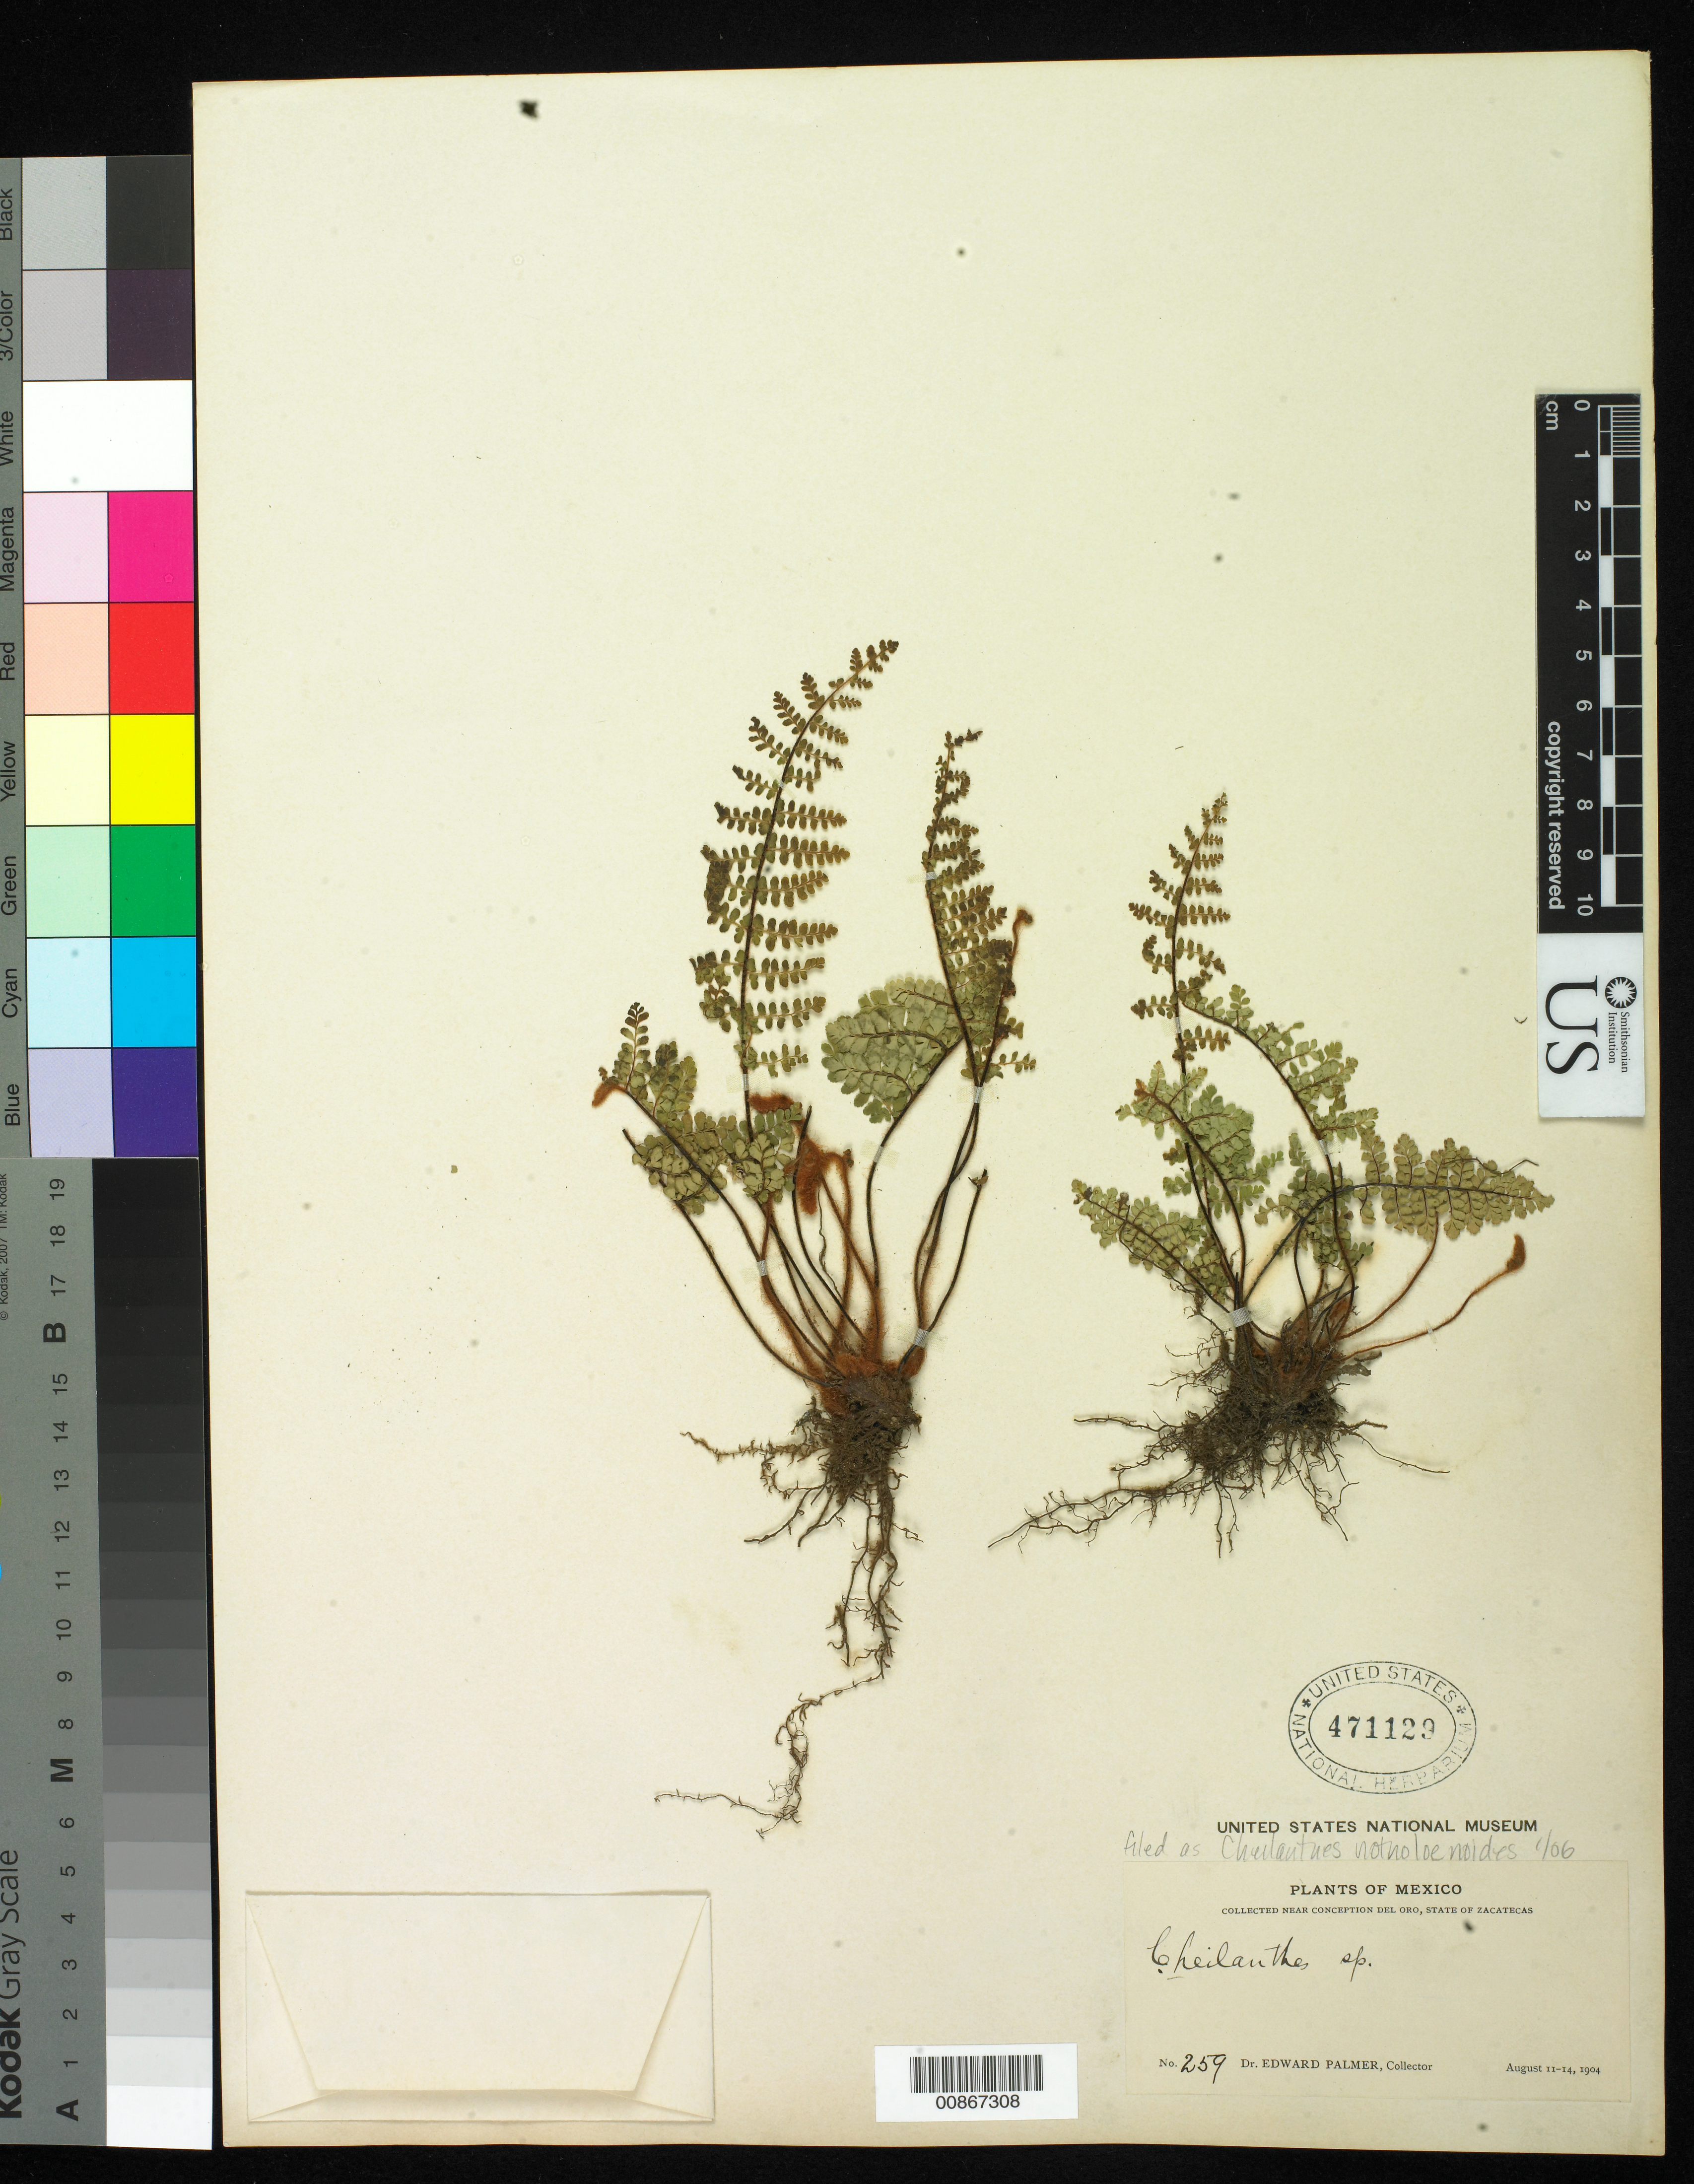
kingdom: Plantae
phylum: Tracheophyta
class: Polypodiopsida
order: Polypodiales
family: Pteridaceae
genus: Myriopteris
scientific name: Myriopteris notholaenoides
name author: (Desv.) Grusz & Windham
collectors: E. Palmer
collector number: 259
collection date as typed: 11 Aug 1904 to 14 Aug 1904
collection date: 1904-08-11/1904-08-14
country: Mexico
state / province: Zacatecas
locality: Near Concepción del Oro, Zacatecas.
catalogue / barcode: US 421129